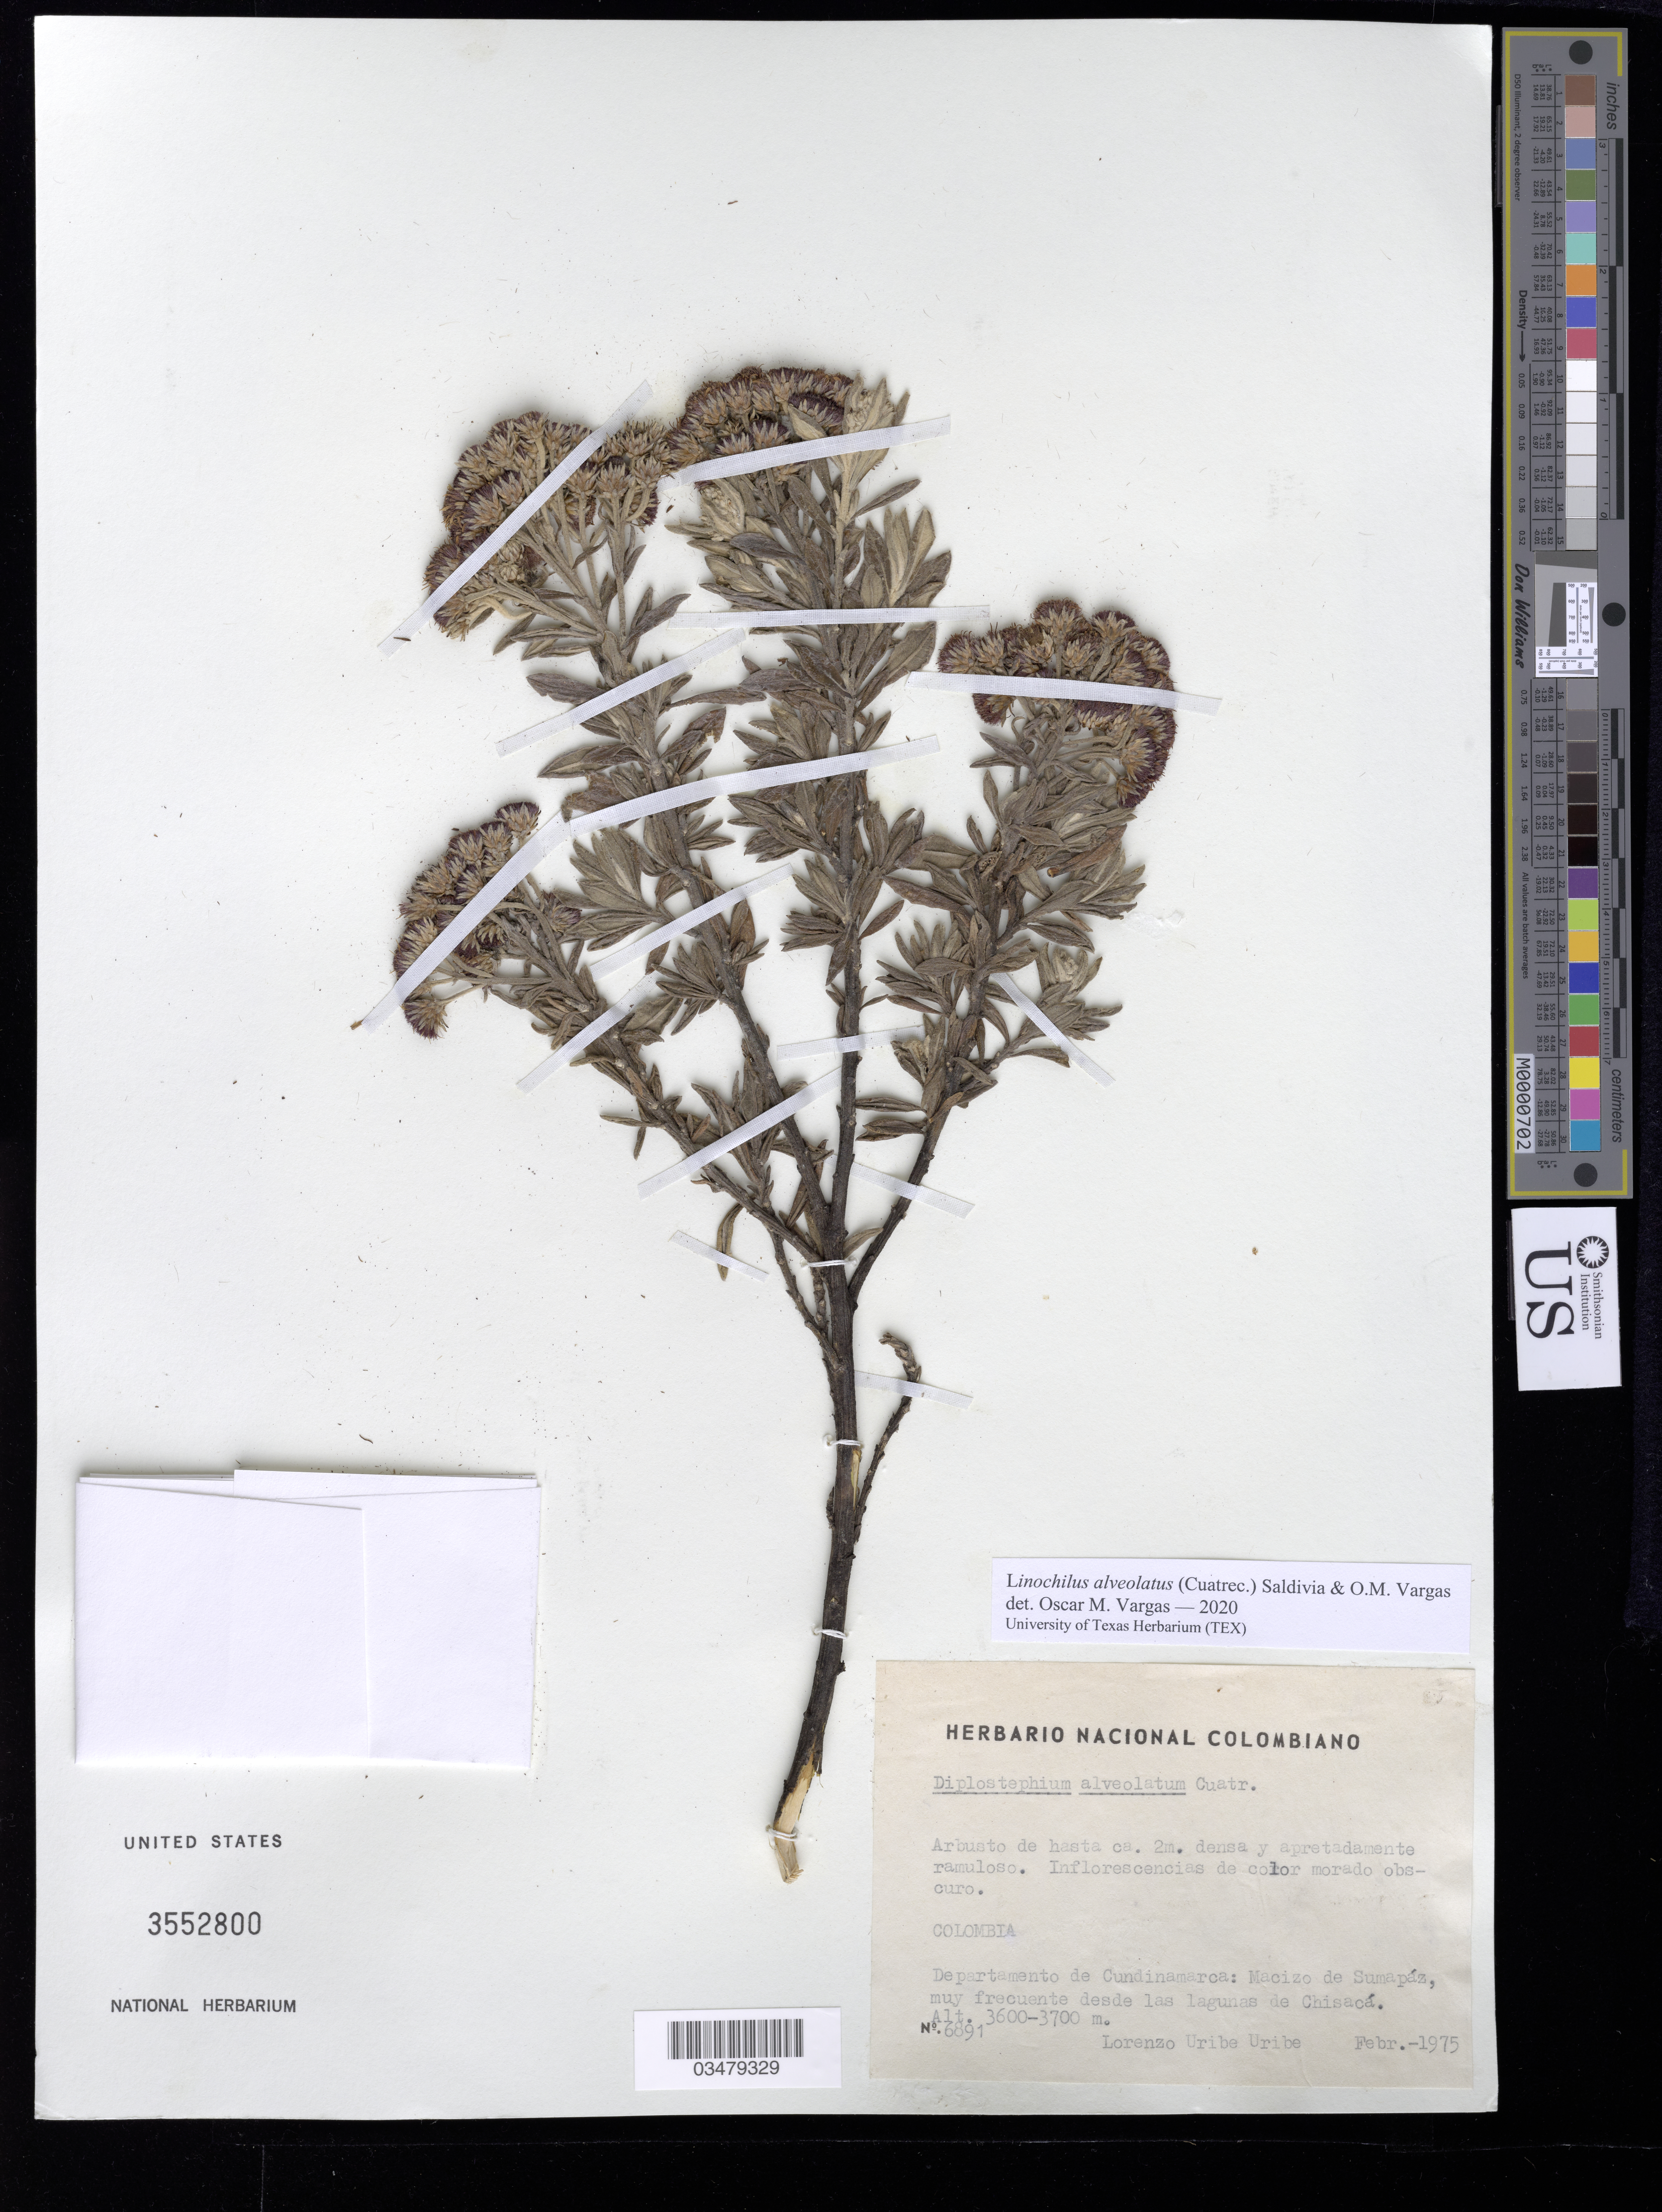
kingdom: Plantae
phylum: Tracheophyta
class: Magnoliopsida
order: Asterales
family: Asteraceae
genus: Linochilus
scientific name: Linochilus alveolatus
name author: (Cuatrec.) Saldivia & O.M. Vargas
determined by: Vargas, Oscar M.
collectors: L. Uribe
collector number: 6891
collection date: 1975-02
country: Colombia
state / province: Cundinamarca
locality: Macizo de Sumapaz, muy frecuente desde las lagunas de Chisaca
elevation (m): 3600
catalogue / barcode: US 3552800